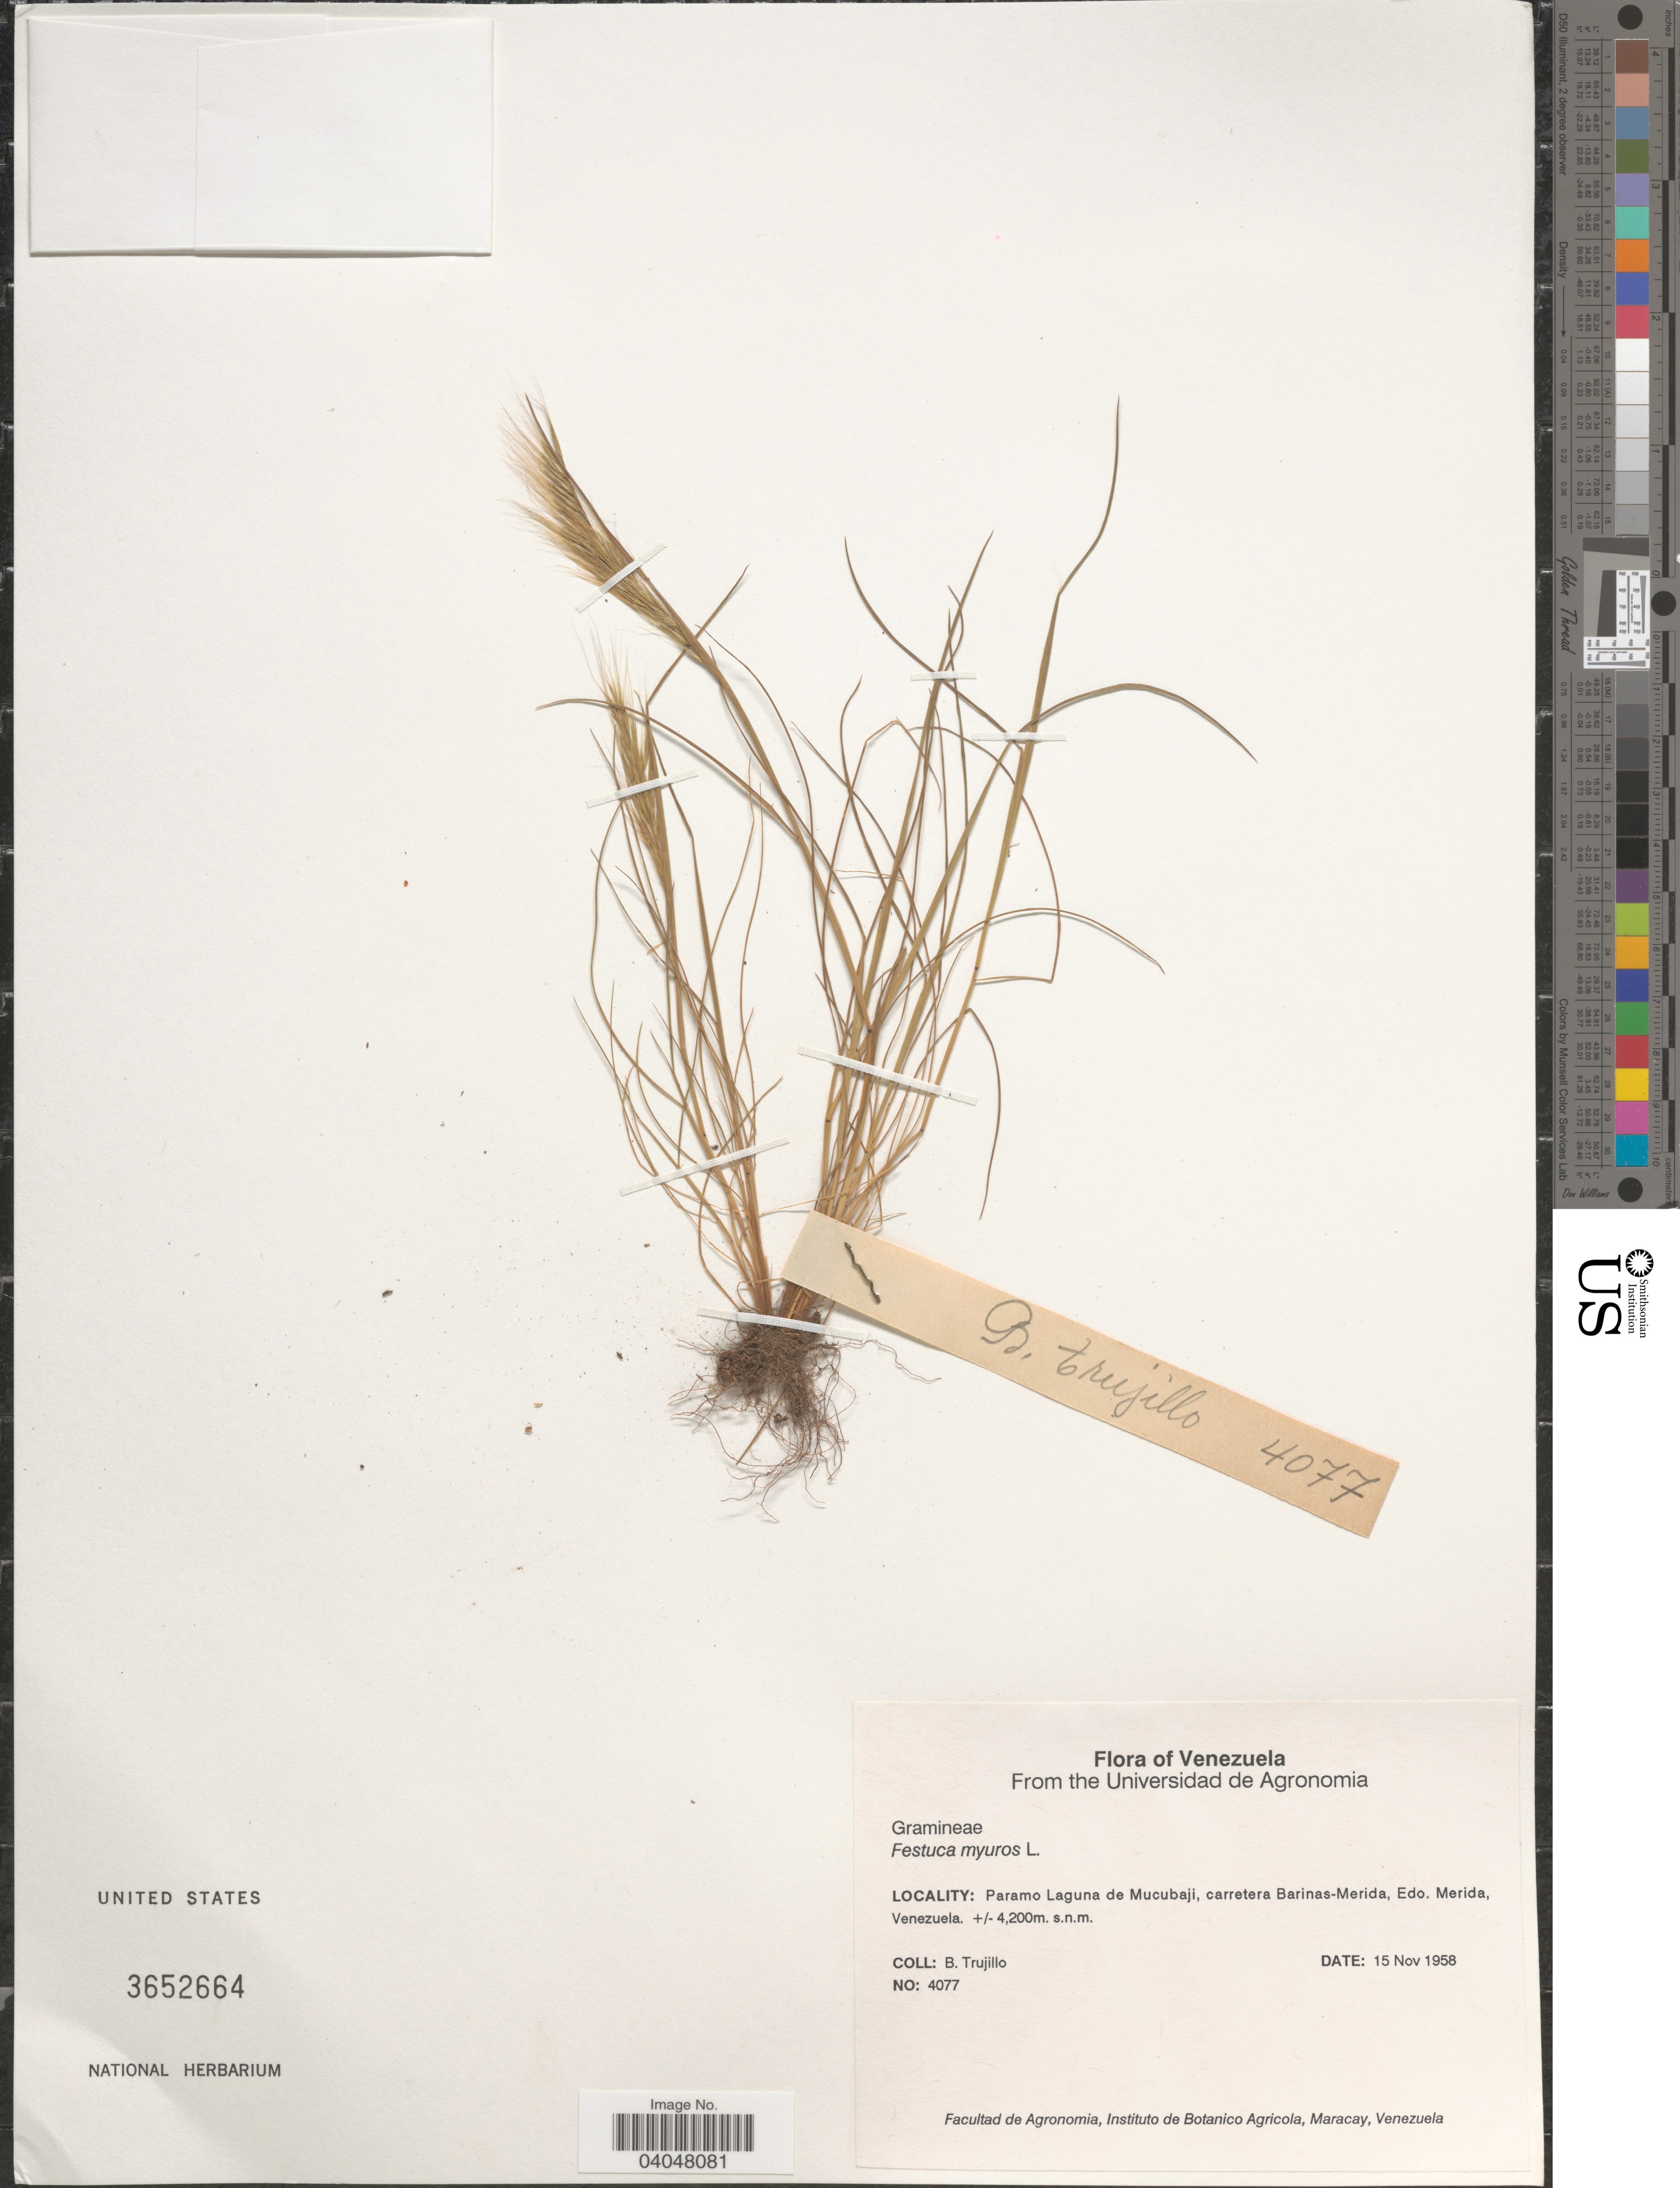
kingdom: Plantae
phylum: Tracheophyta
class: Liliopsida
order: Poales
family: Poaceae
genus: Festuca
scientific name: Festuca myuros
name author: L.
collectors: B. Trujillo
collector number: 4077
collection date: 1958-11-15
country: Venezuela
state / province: Merida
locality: Paramo Laguna de Mucubaji, carretera Barinas-Merida, Edo. Merida.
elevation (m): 4200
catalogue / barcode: US 3652664